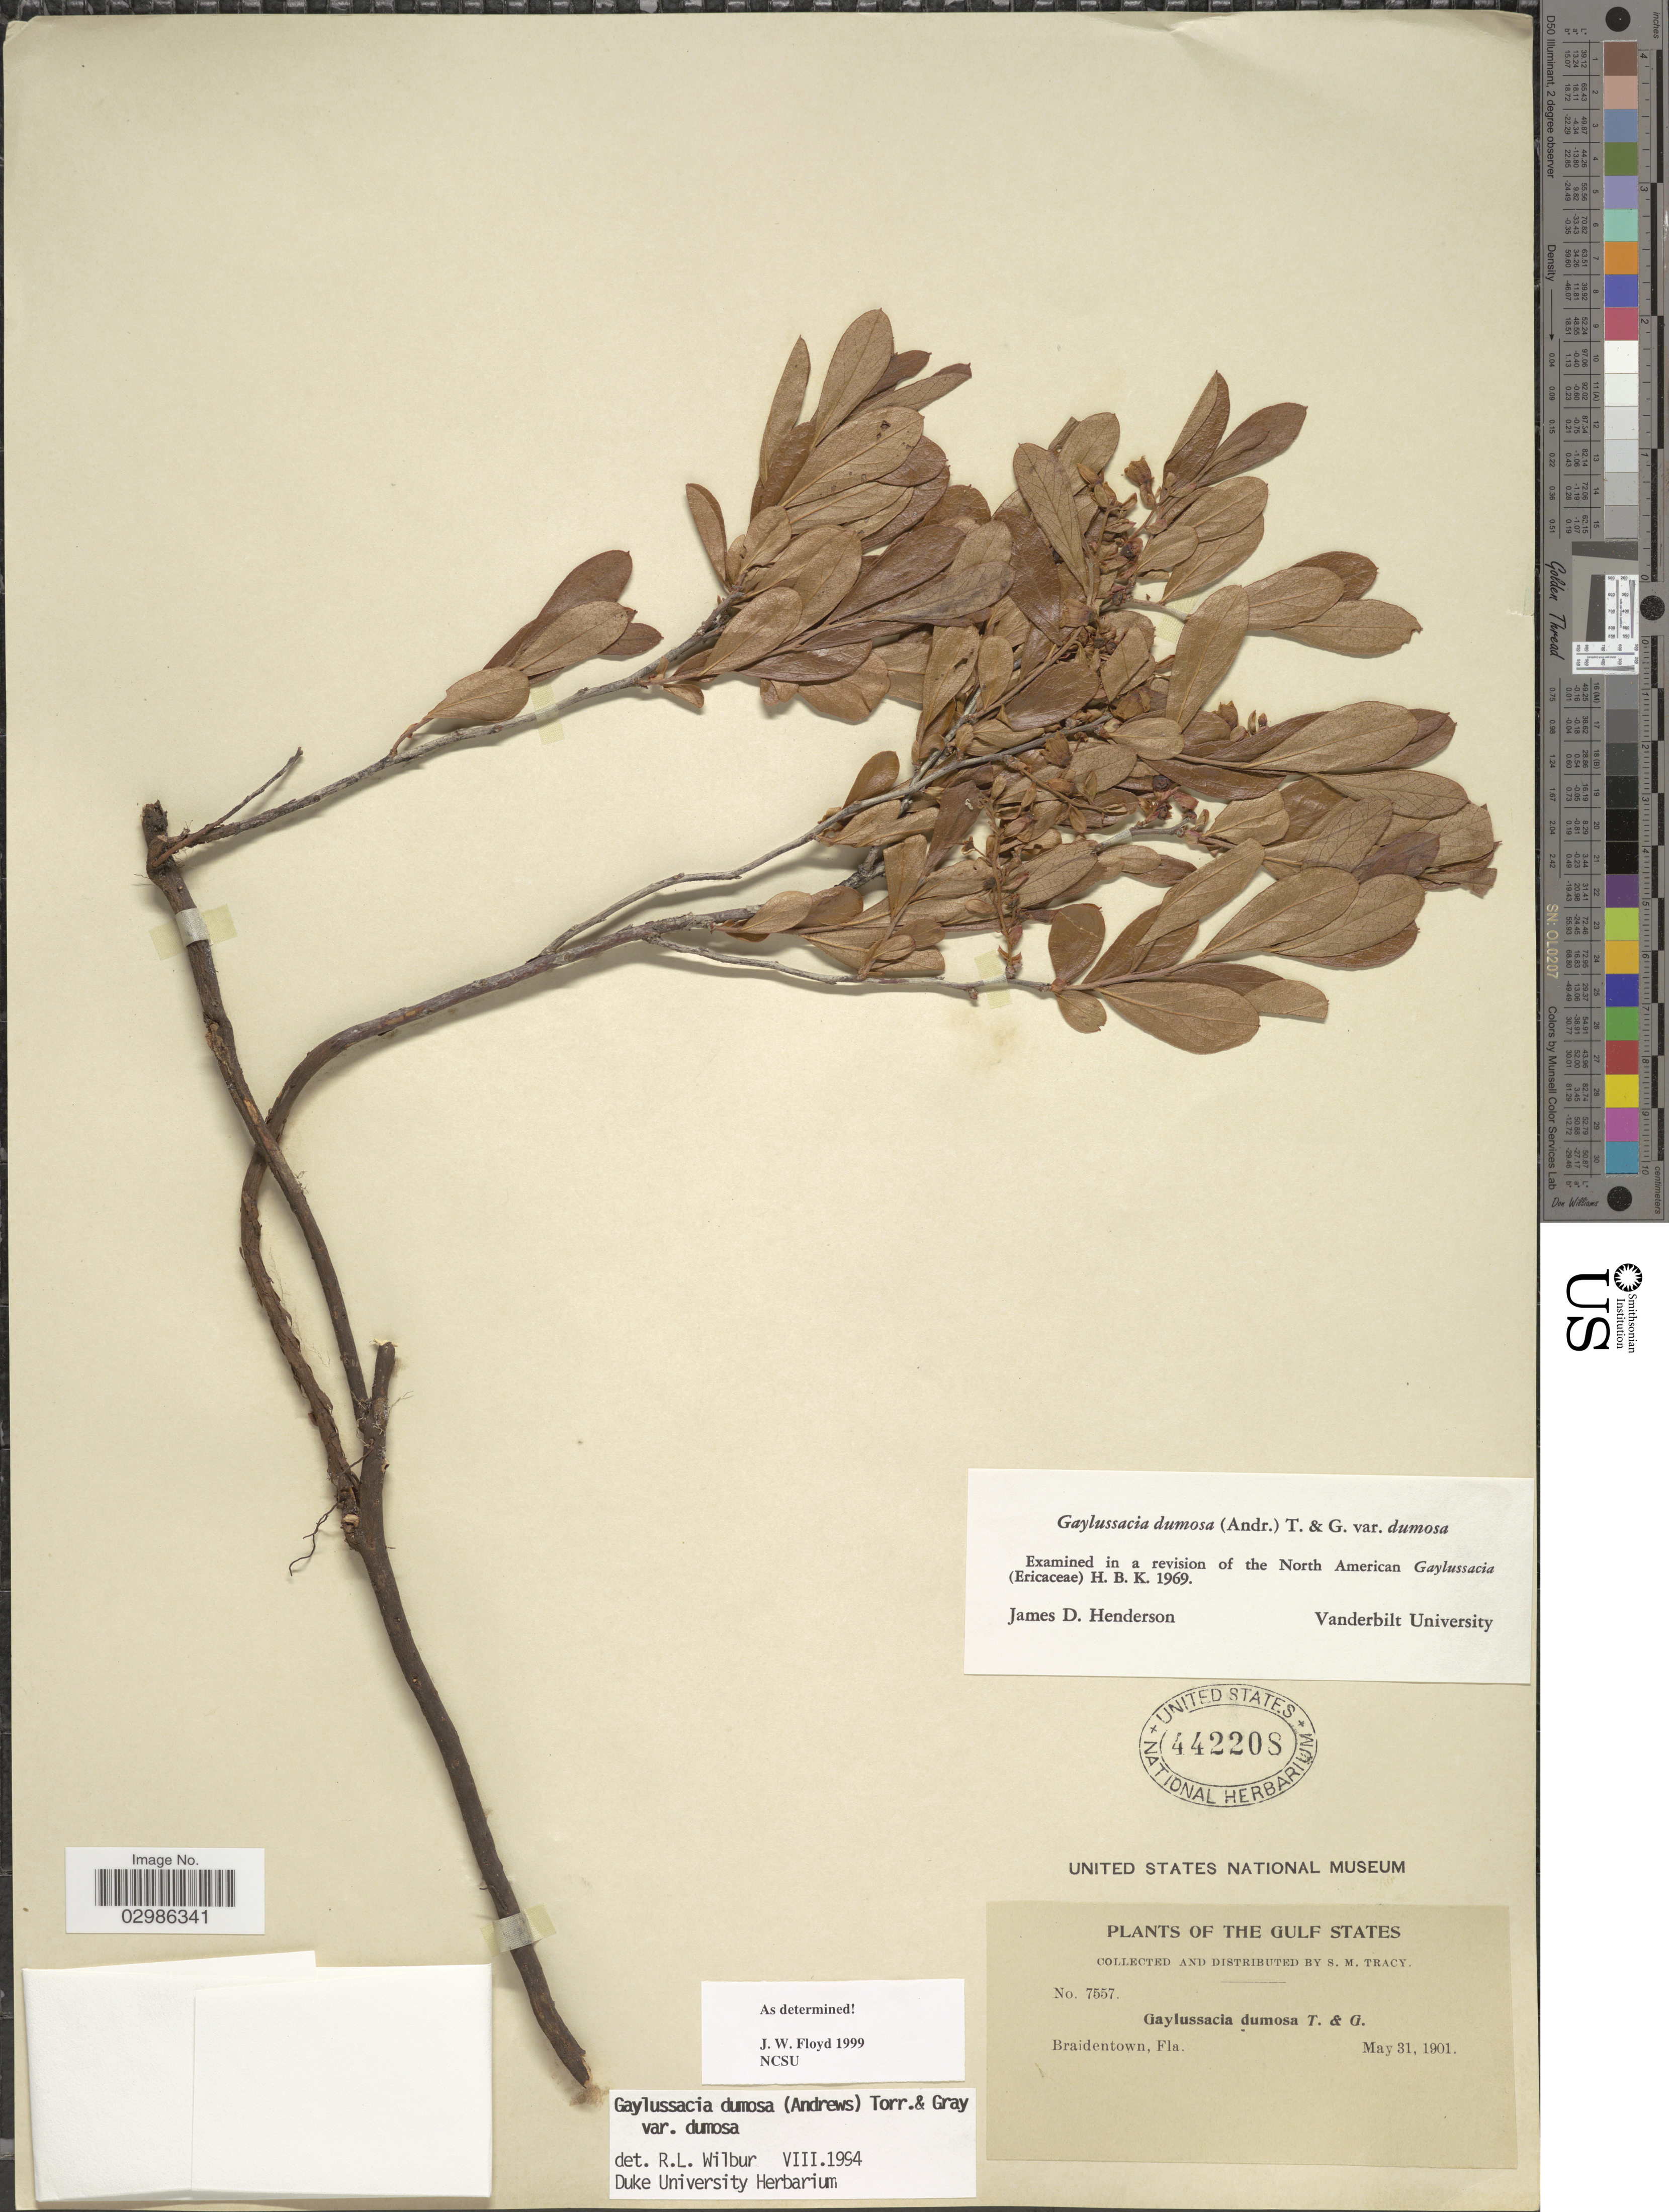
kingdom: Plantae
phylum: Tracheophyta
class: Magnoliopsida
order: Ericales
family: Ericaceae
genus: Gaylussacia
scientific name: Gaylussacia dumosa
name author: (Andrews) Torr. & A. Gray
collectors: S. M. Tracy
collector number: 7557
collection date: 1901-05-31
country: United States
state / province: Florida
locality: The Gulf States, Braidentown.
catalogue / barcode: US 442208